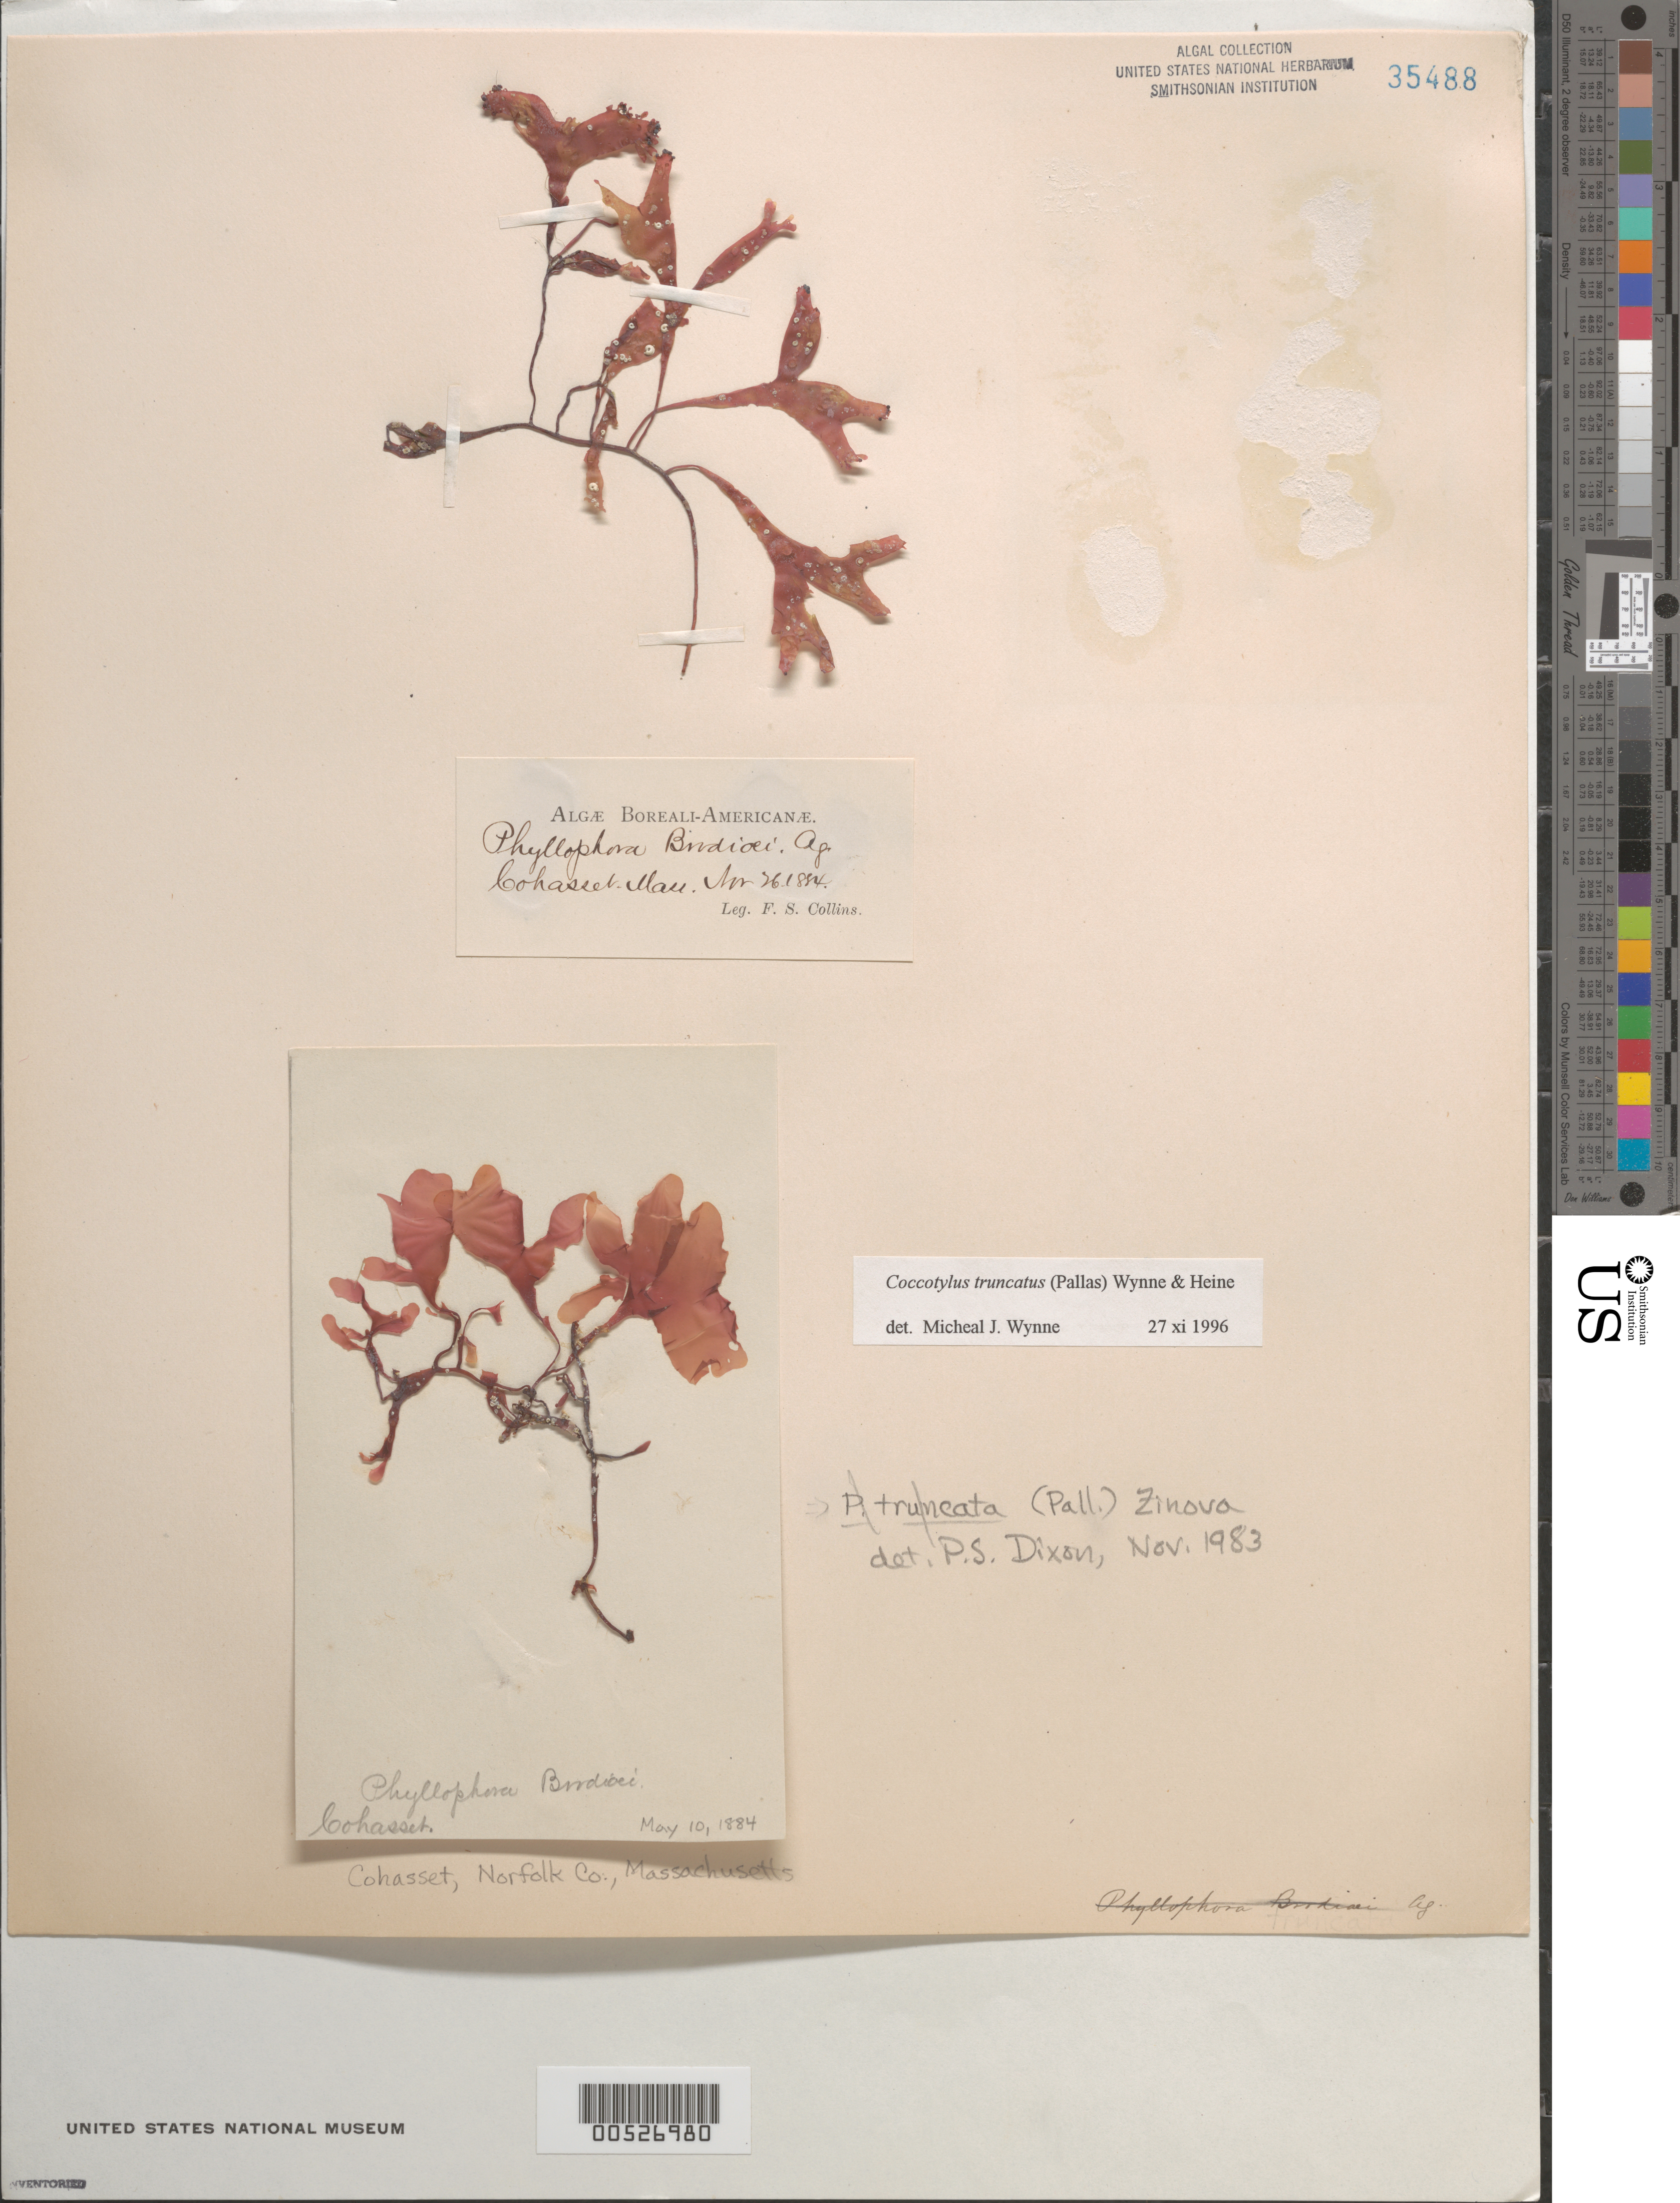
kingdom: Plantae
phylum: Rhodophyta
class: Florideophyceae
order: Gigartinales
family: Phyllophoraceae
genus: Coccotylus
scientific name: Coccotylus truncatus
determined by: Wynne, M. J.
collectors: F. Collins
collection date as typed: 10 May 1884 AND 26 Nov 1884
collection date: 1884-05-10,1884-11-26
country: United States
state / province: Massachusetts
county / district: Norfolk County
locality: Cohasset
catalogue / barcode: US 35488